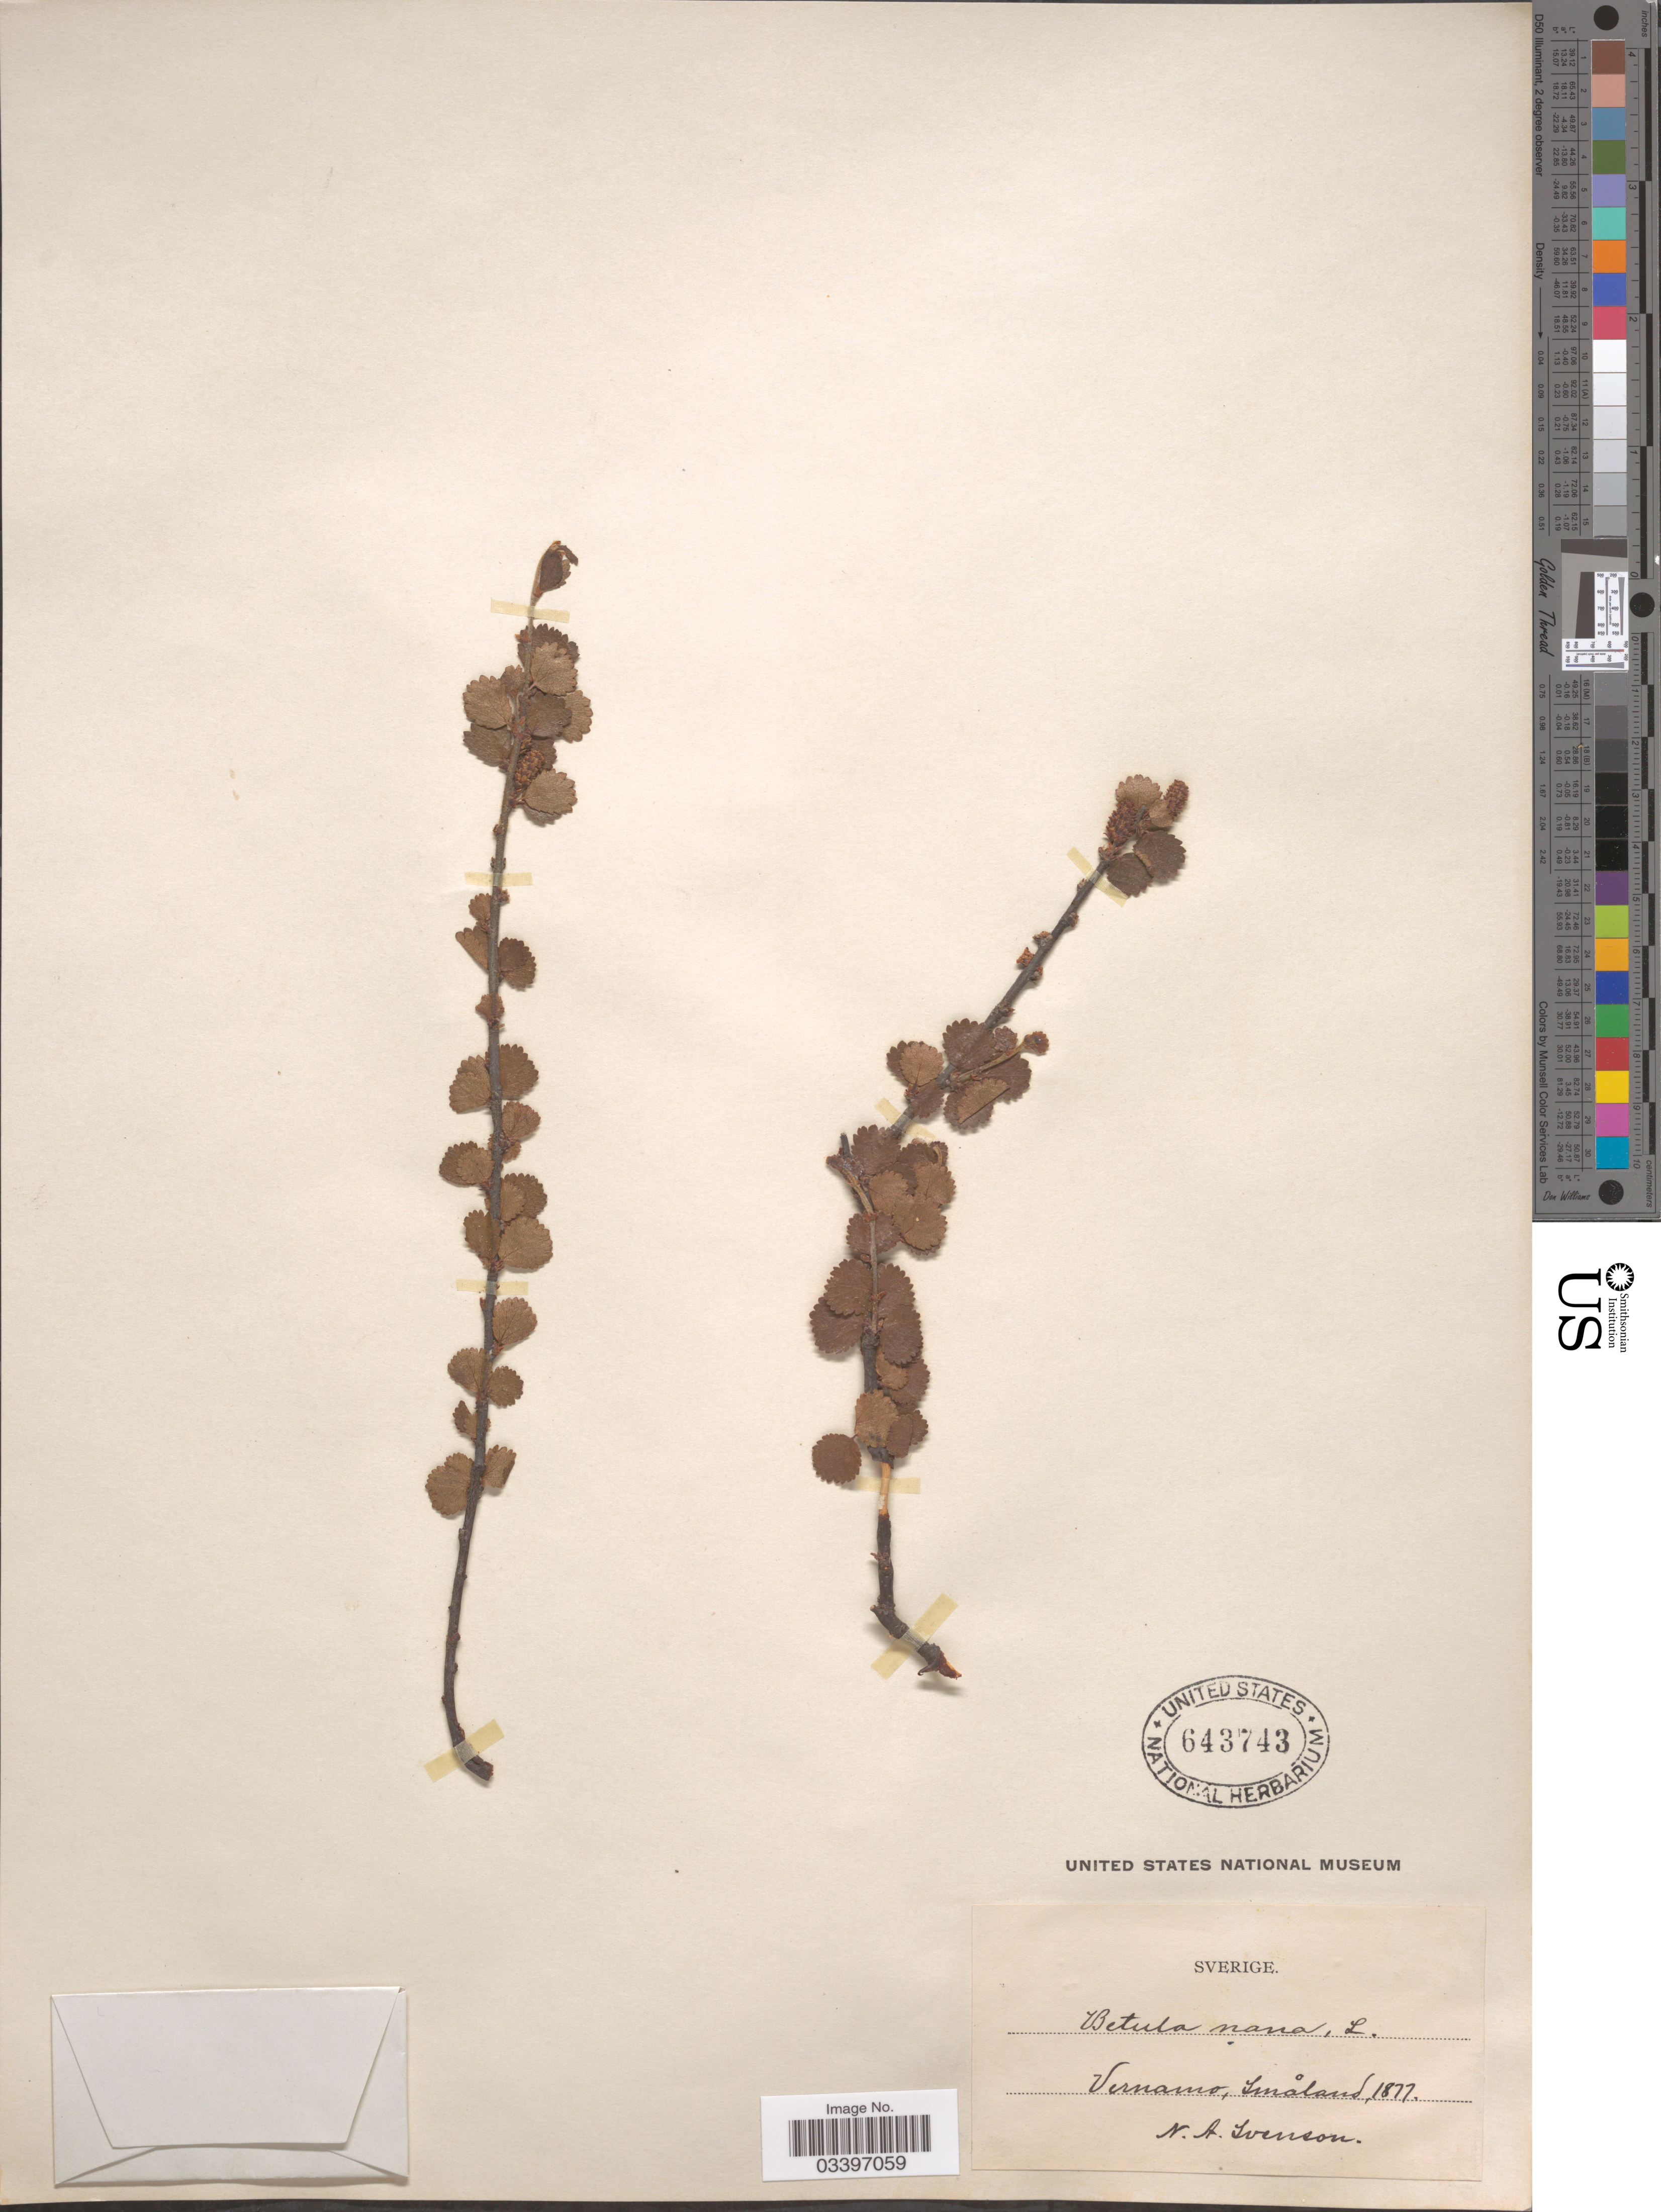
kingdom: Plantae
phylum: Tracheophyta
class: Magnoliopsida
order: Fagales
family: Betulaceae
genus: Betula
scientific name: Betula nana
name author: L.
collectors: N. Svenson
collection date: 1877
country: Sweden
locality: Sverige. Vernamo, Småland.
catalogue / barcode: US 643743